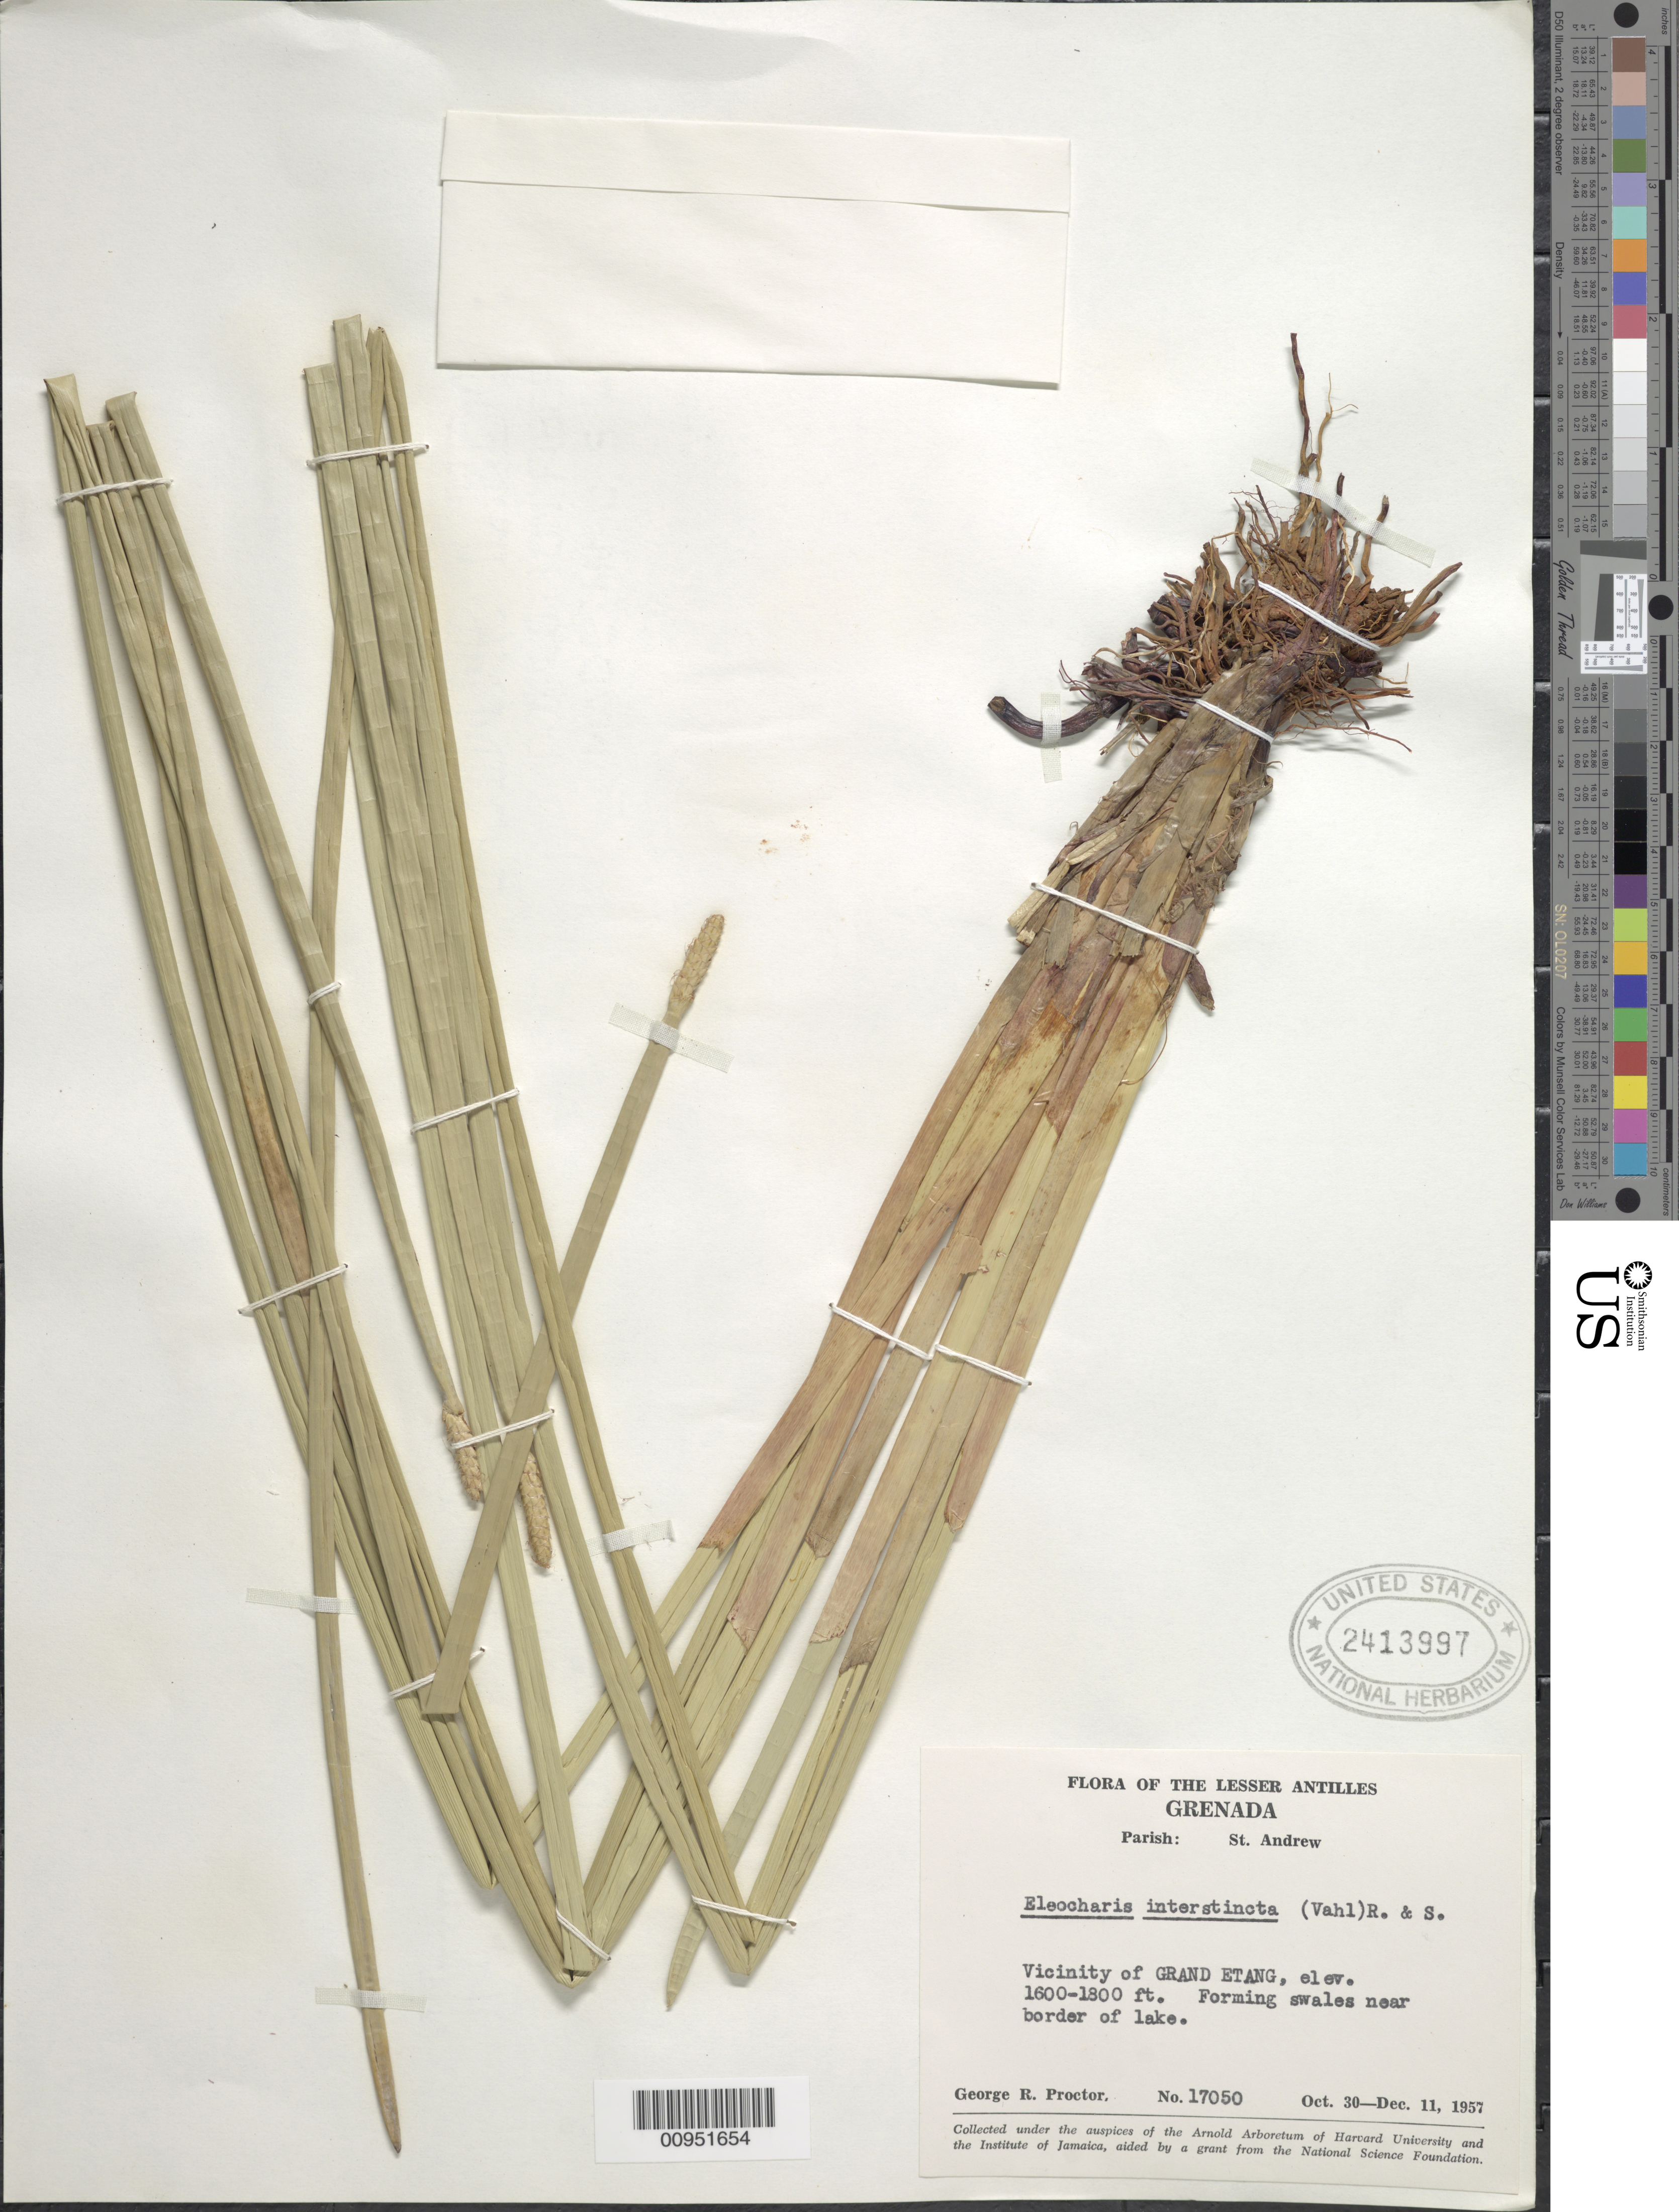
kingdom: Plantae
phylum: Tracheophyta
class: Liliopsida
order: Poales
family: Cyperaceae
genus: Eleocharis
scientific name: Eleocharis interstincta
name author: (Vahl) Roem. & Schult.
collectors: G. R. Proctor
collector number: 17050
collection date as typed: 30 Oct 1957 to 11 Dec 1957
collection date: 1957-10-30/1957-12-11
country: Grenada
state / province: Saint Andrew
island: Grenada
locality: Vicinity of Grand Etang, near border of lake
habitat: Near border of lake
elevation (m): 488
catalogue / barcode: US 2413997